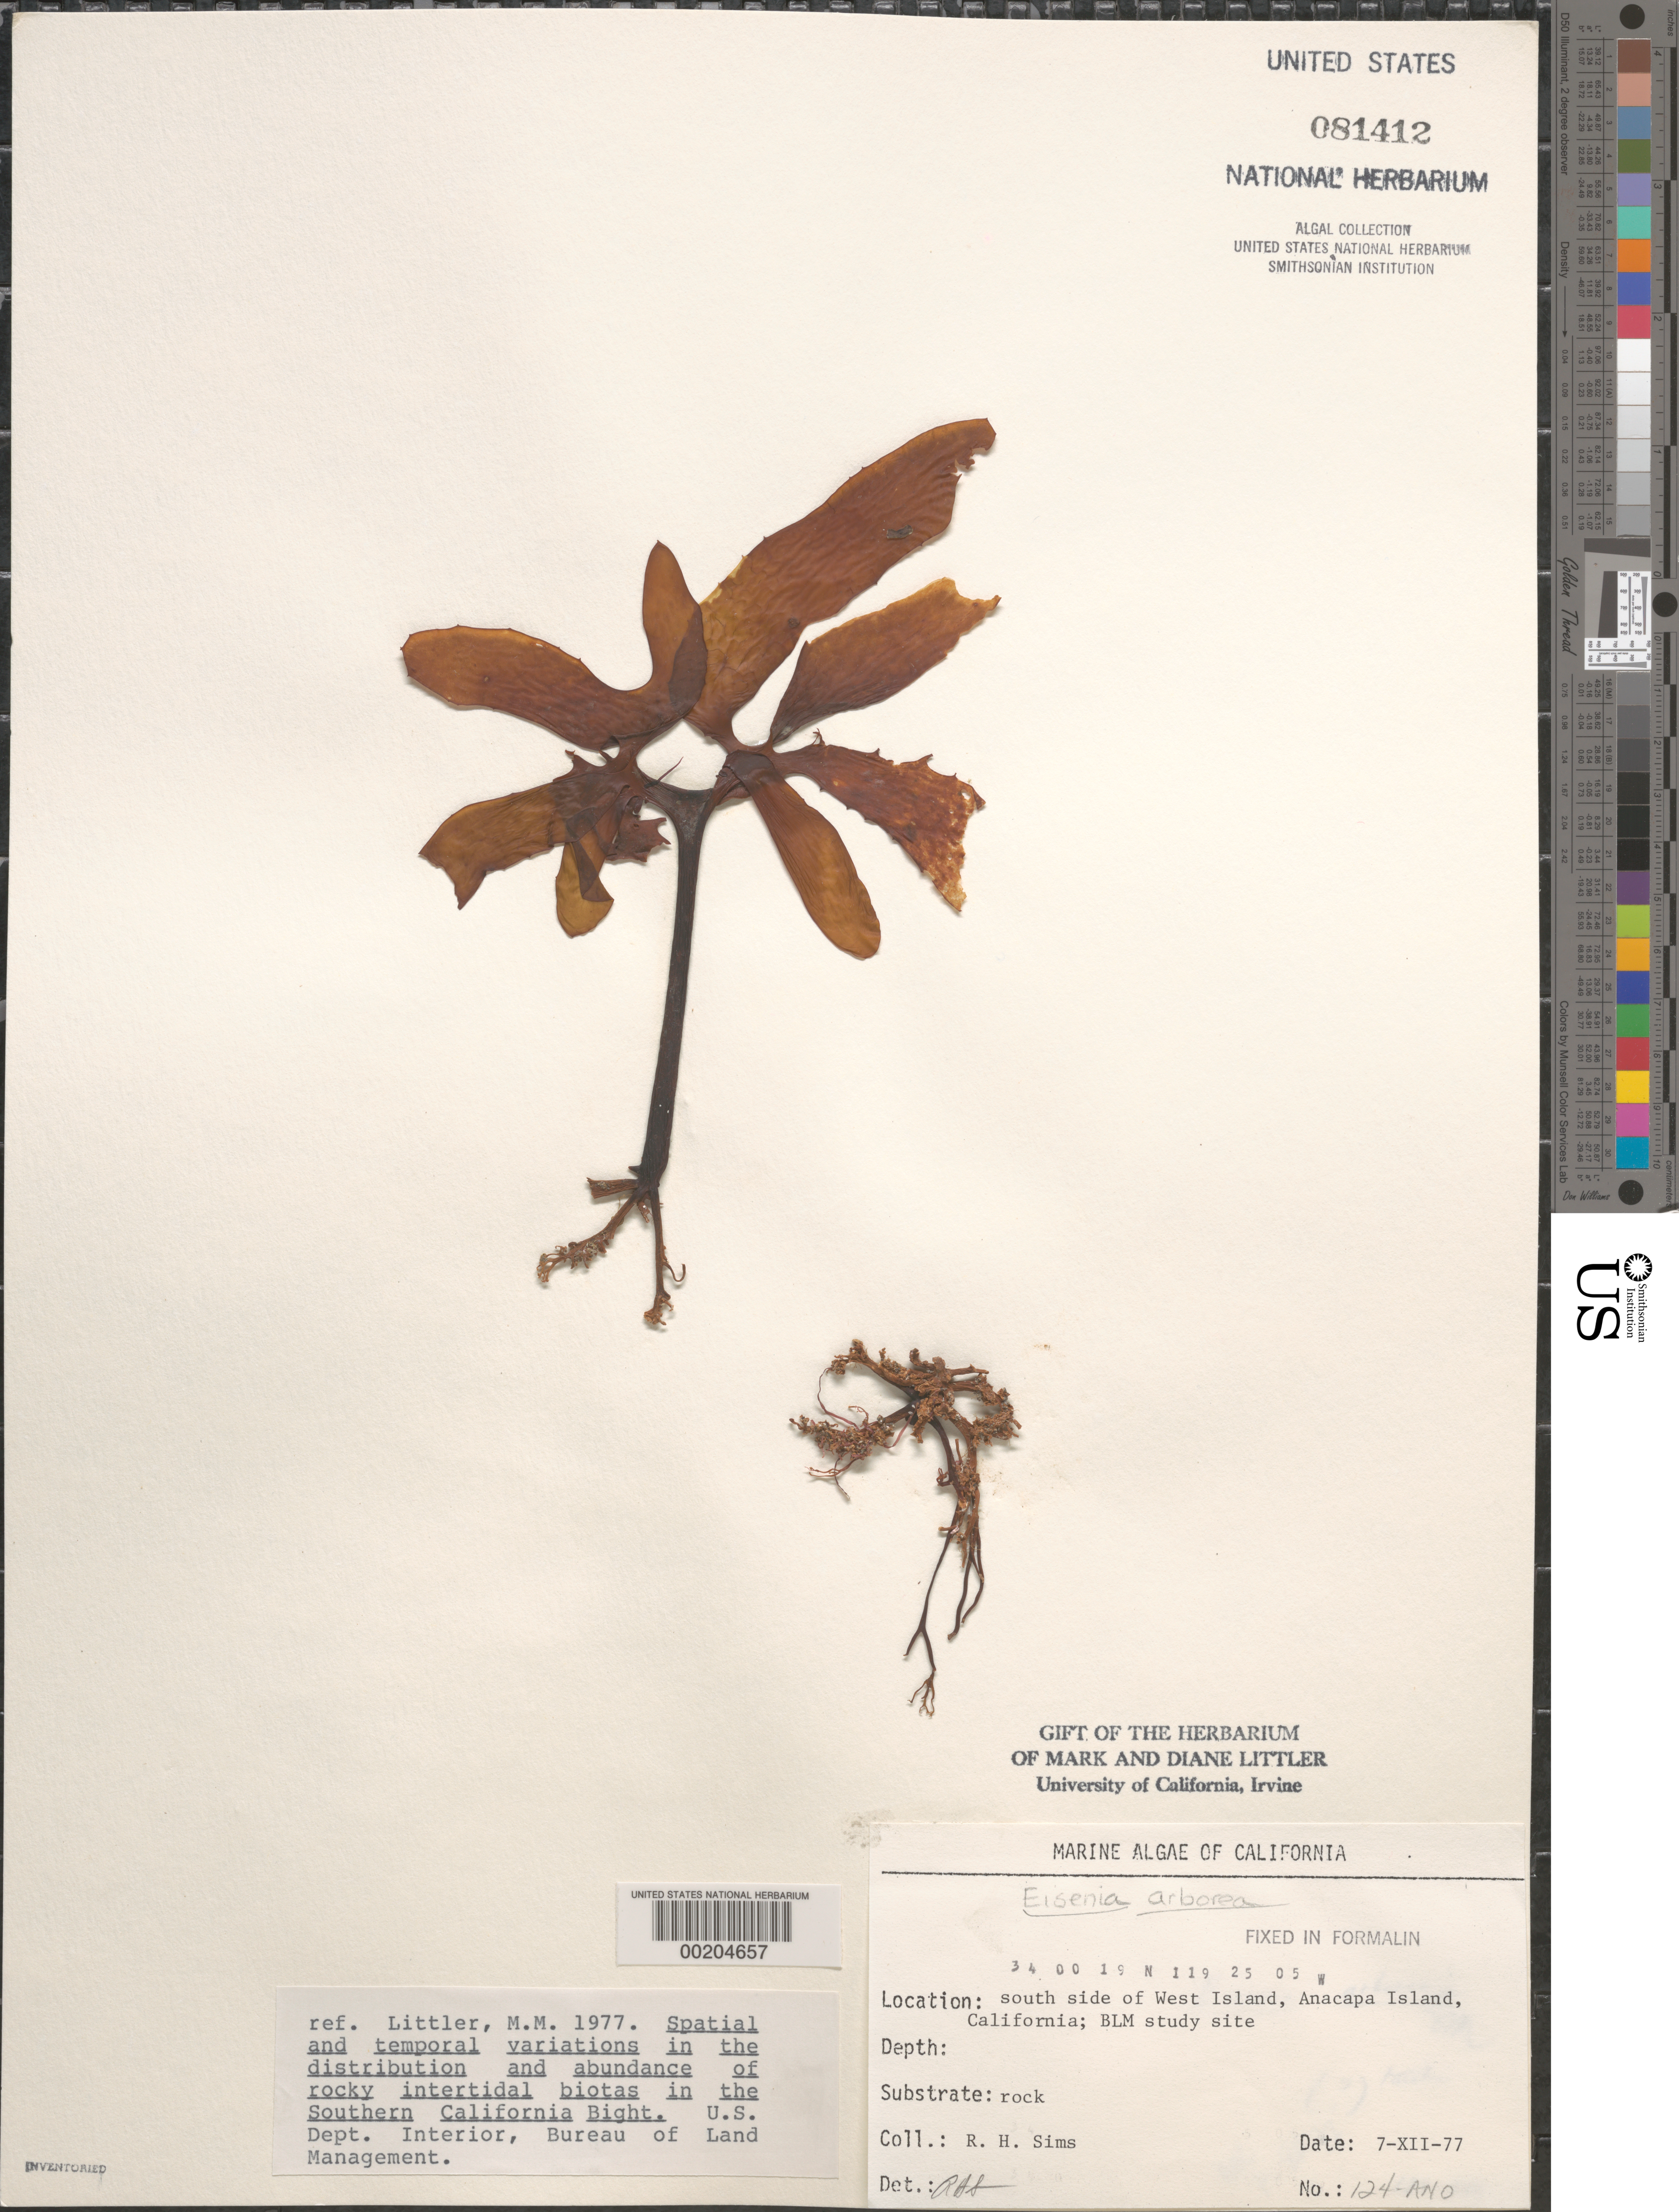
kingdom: Chromista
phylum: Ochrophyta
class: Phaeophyceae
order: Laminariales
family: Lessoniaceae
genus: Eisenia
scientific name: Eisenia arborea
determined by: Sims, Robert H.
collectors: R. H. Sims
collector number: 124-ANO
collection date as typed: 07 Dec 1977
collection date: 1977-12-07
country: United States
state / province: California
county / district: Ventura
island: Anacapa Island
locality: South side of west island, near Cat Rock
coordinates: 34 00'19"N, 119 25'05"W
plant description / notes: BLM-SOCALBIGHT Rocky Intertidal Survey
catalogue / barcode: US 81412